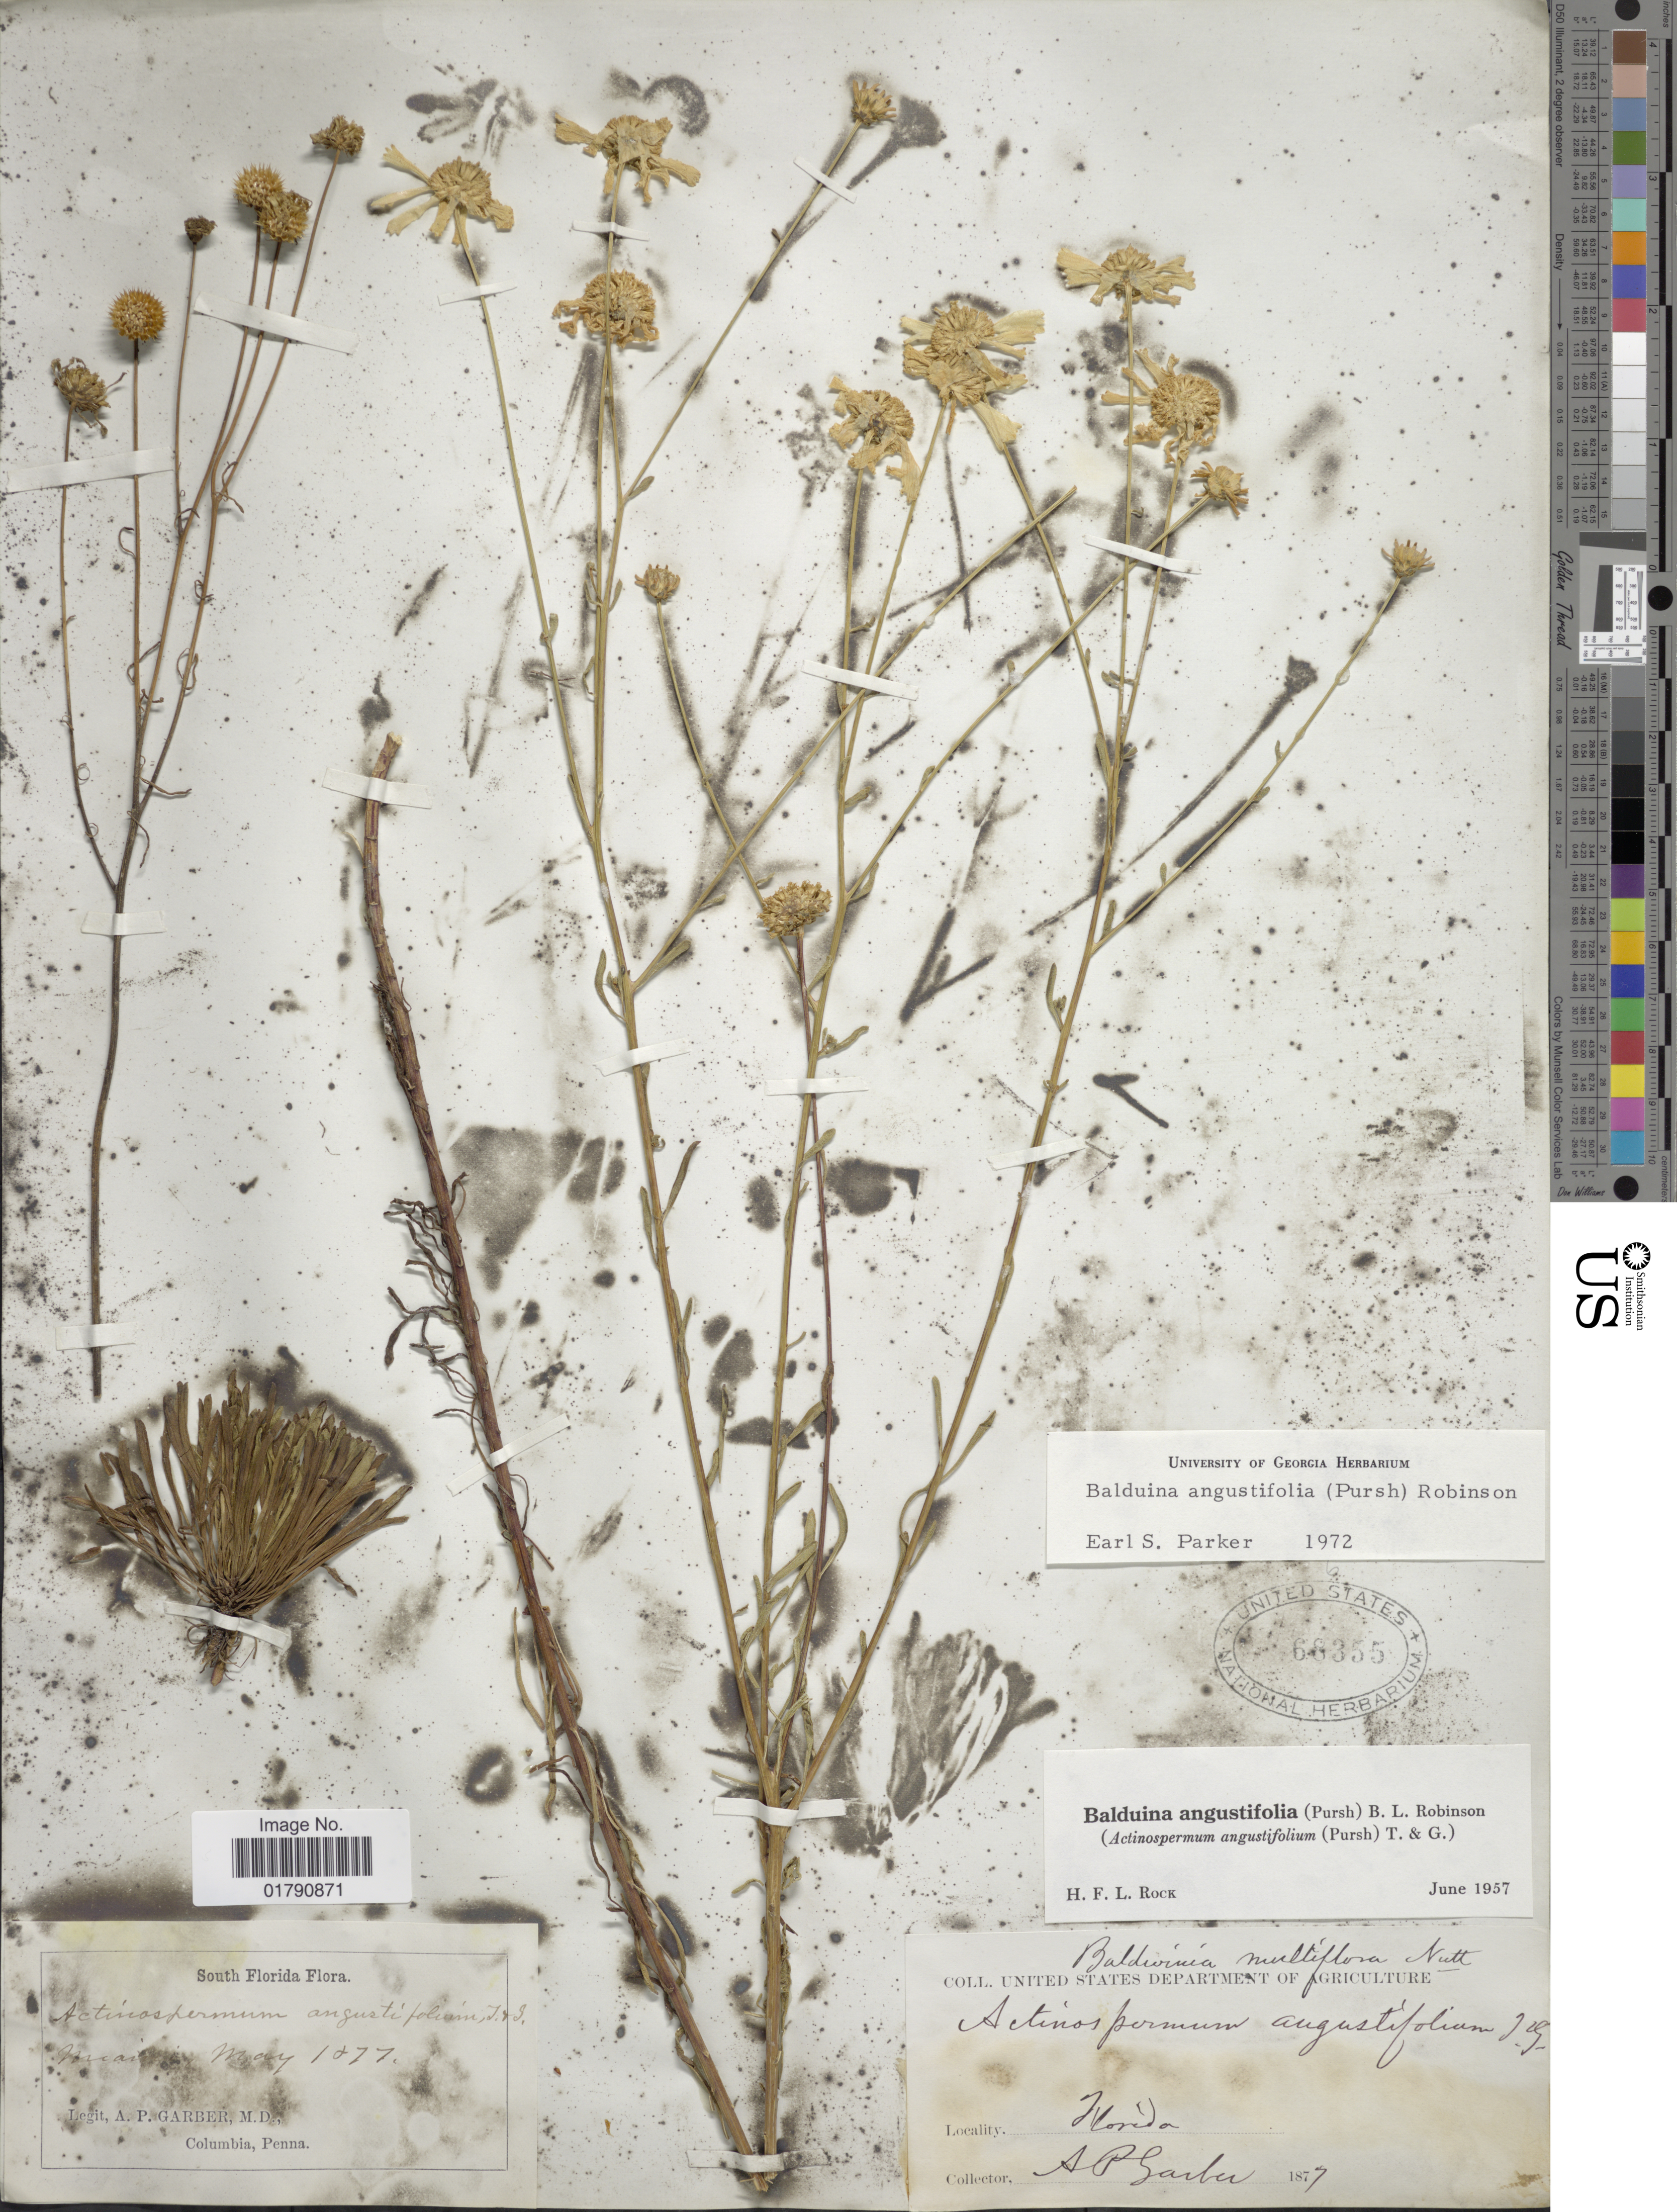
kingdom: Plantae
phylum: Tracheophyta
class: Magnoliopsida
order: Asterales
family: Asteraceae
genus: Balduina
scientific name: Balduina angustifolia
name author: (Pursh) B.L. Rob.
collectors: A. P. Garber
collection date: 1877-05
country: United States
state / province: Florida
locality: South Florida, Miami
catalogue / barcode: US 68355